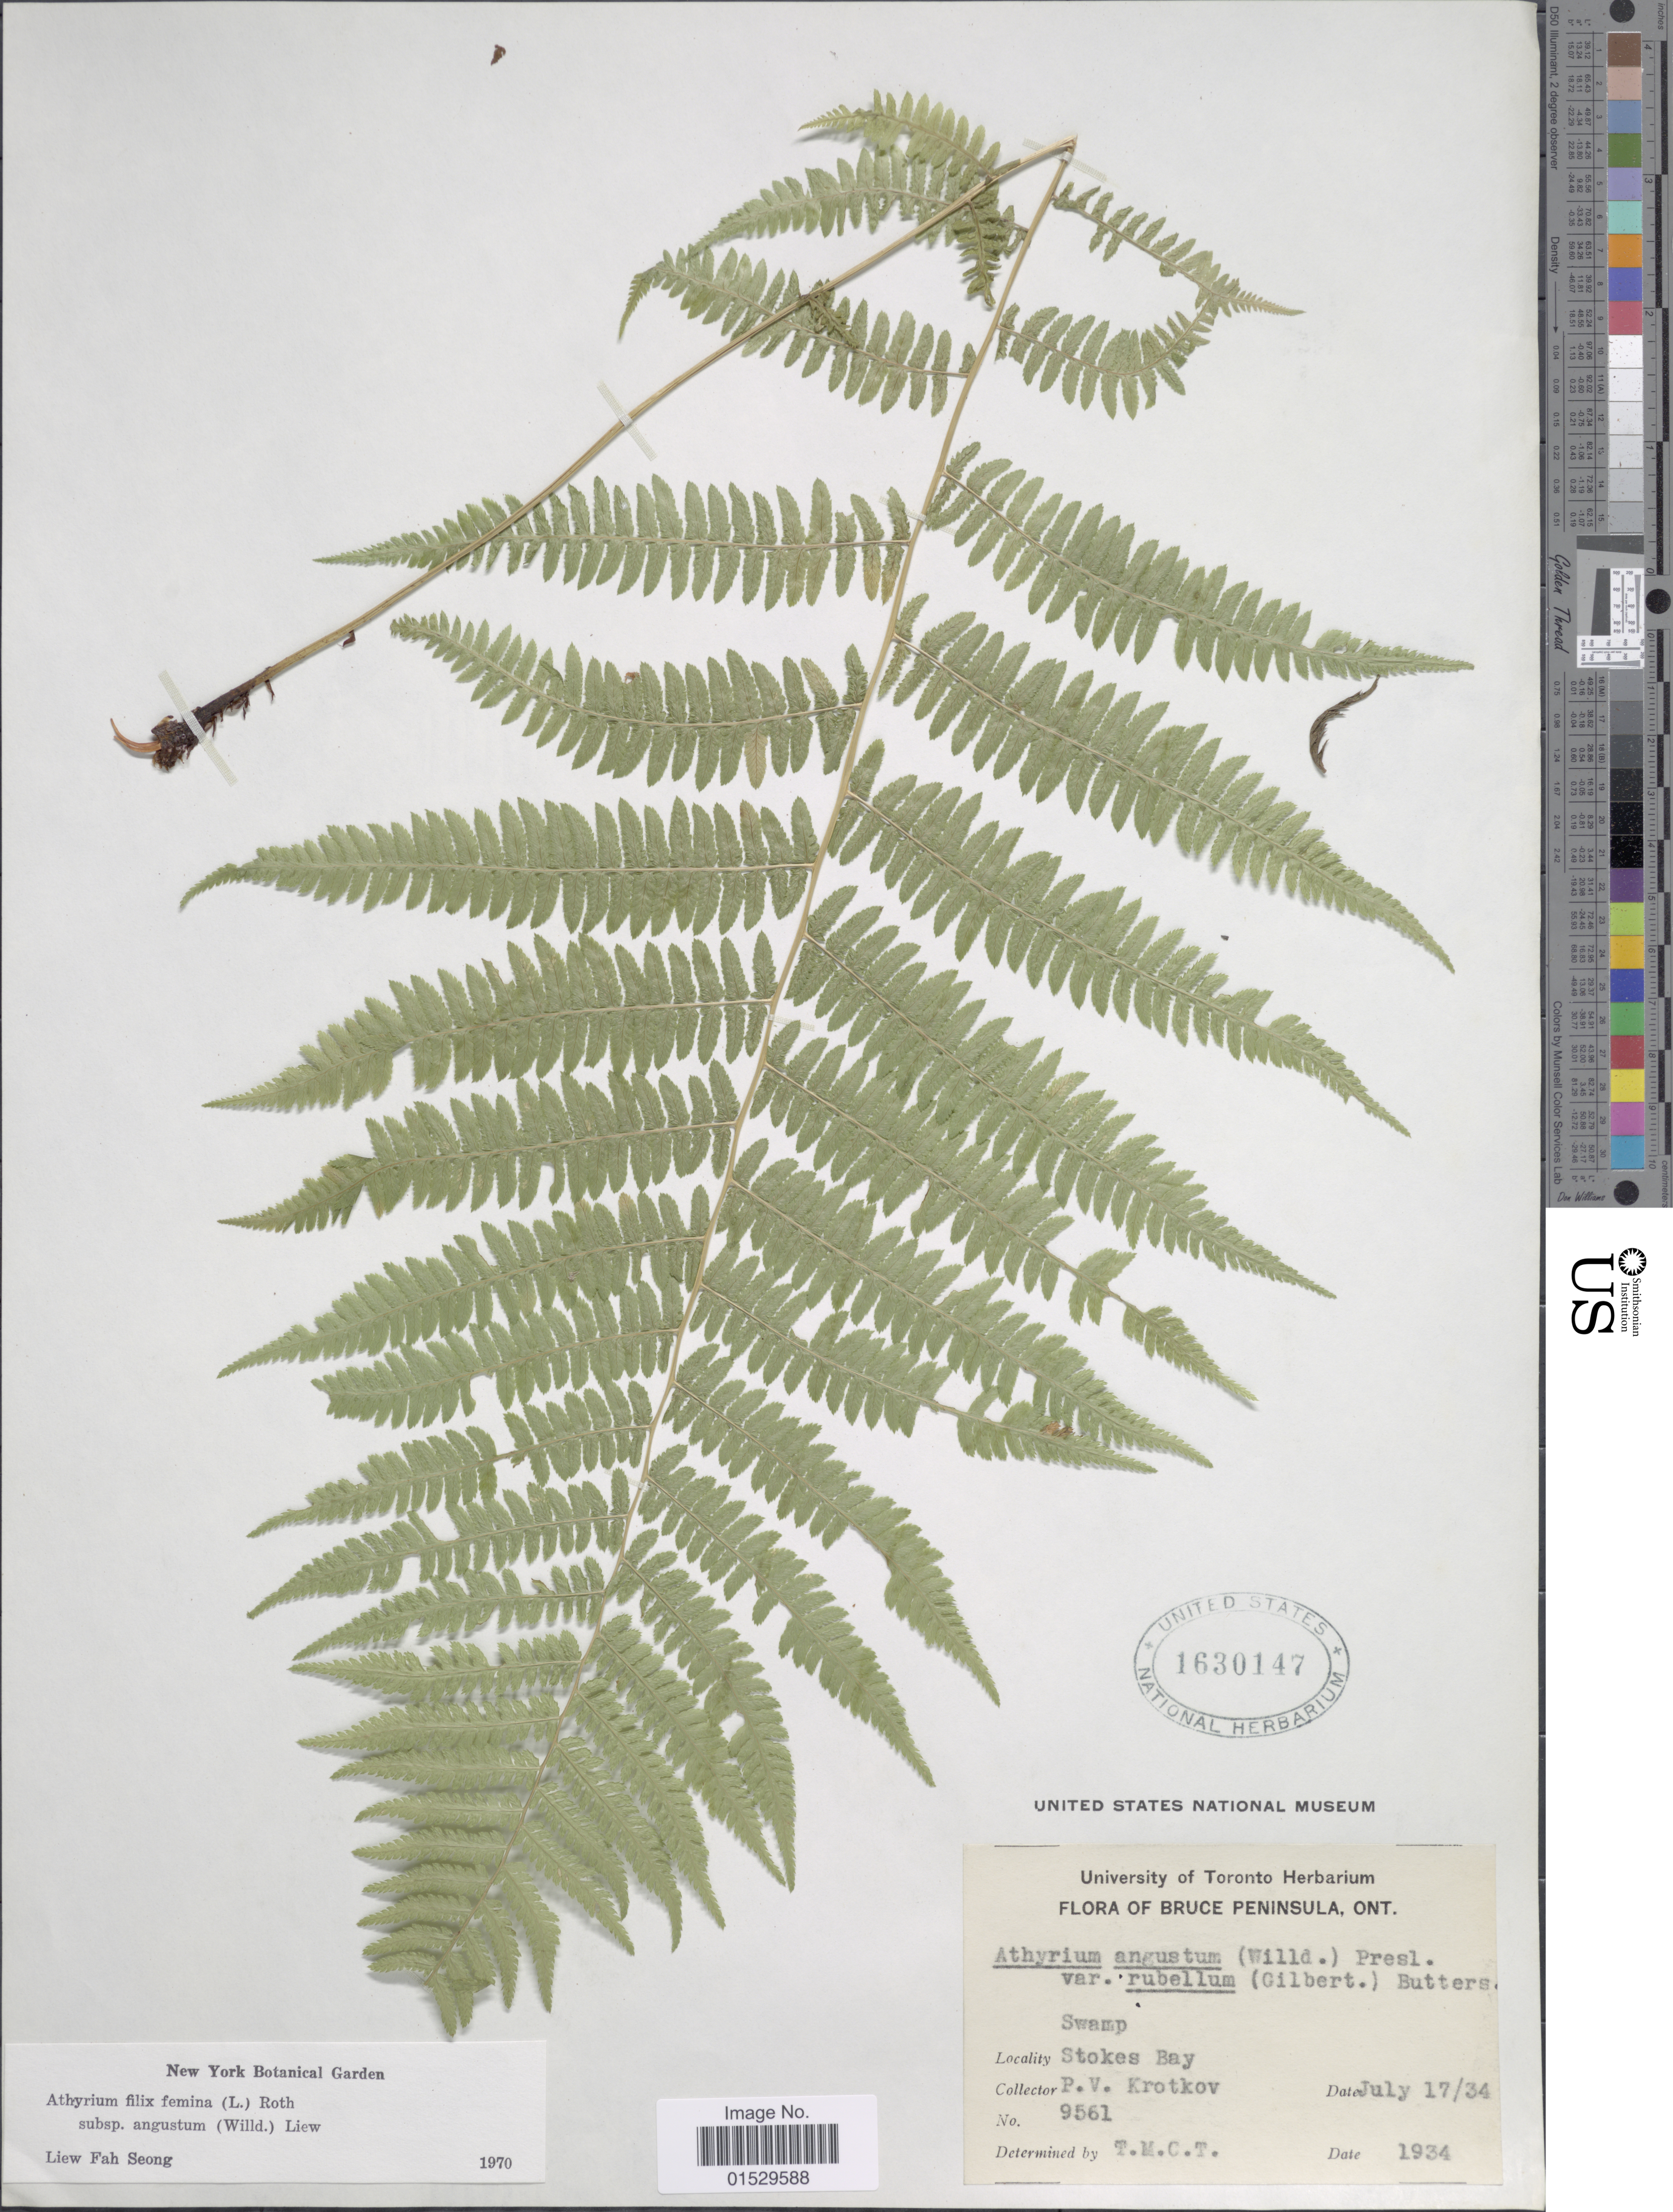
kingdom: Plantae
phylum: Tracheophyta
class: Polypodiopsida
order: Polypodiales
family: Athyriaceae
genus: Athyrium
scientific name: Athyrium filix-femina subsp. angustatum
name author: (Willd.) R.T. Clausen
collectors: P. V. Krotkov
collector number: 9561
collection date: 1934-07-17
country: Canada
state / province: Ontario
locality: Bruce Peninsula, Ont., Stokes Bay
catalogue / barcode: US 1630147